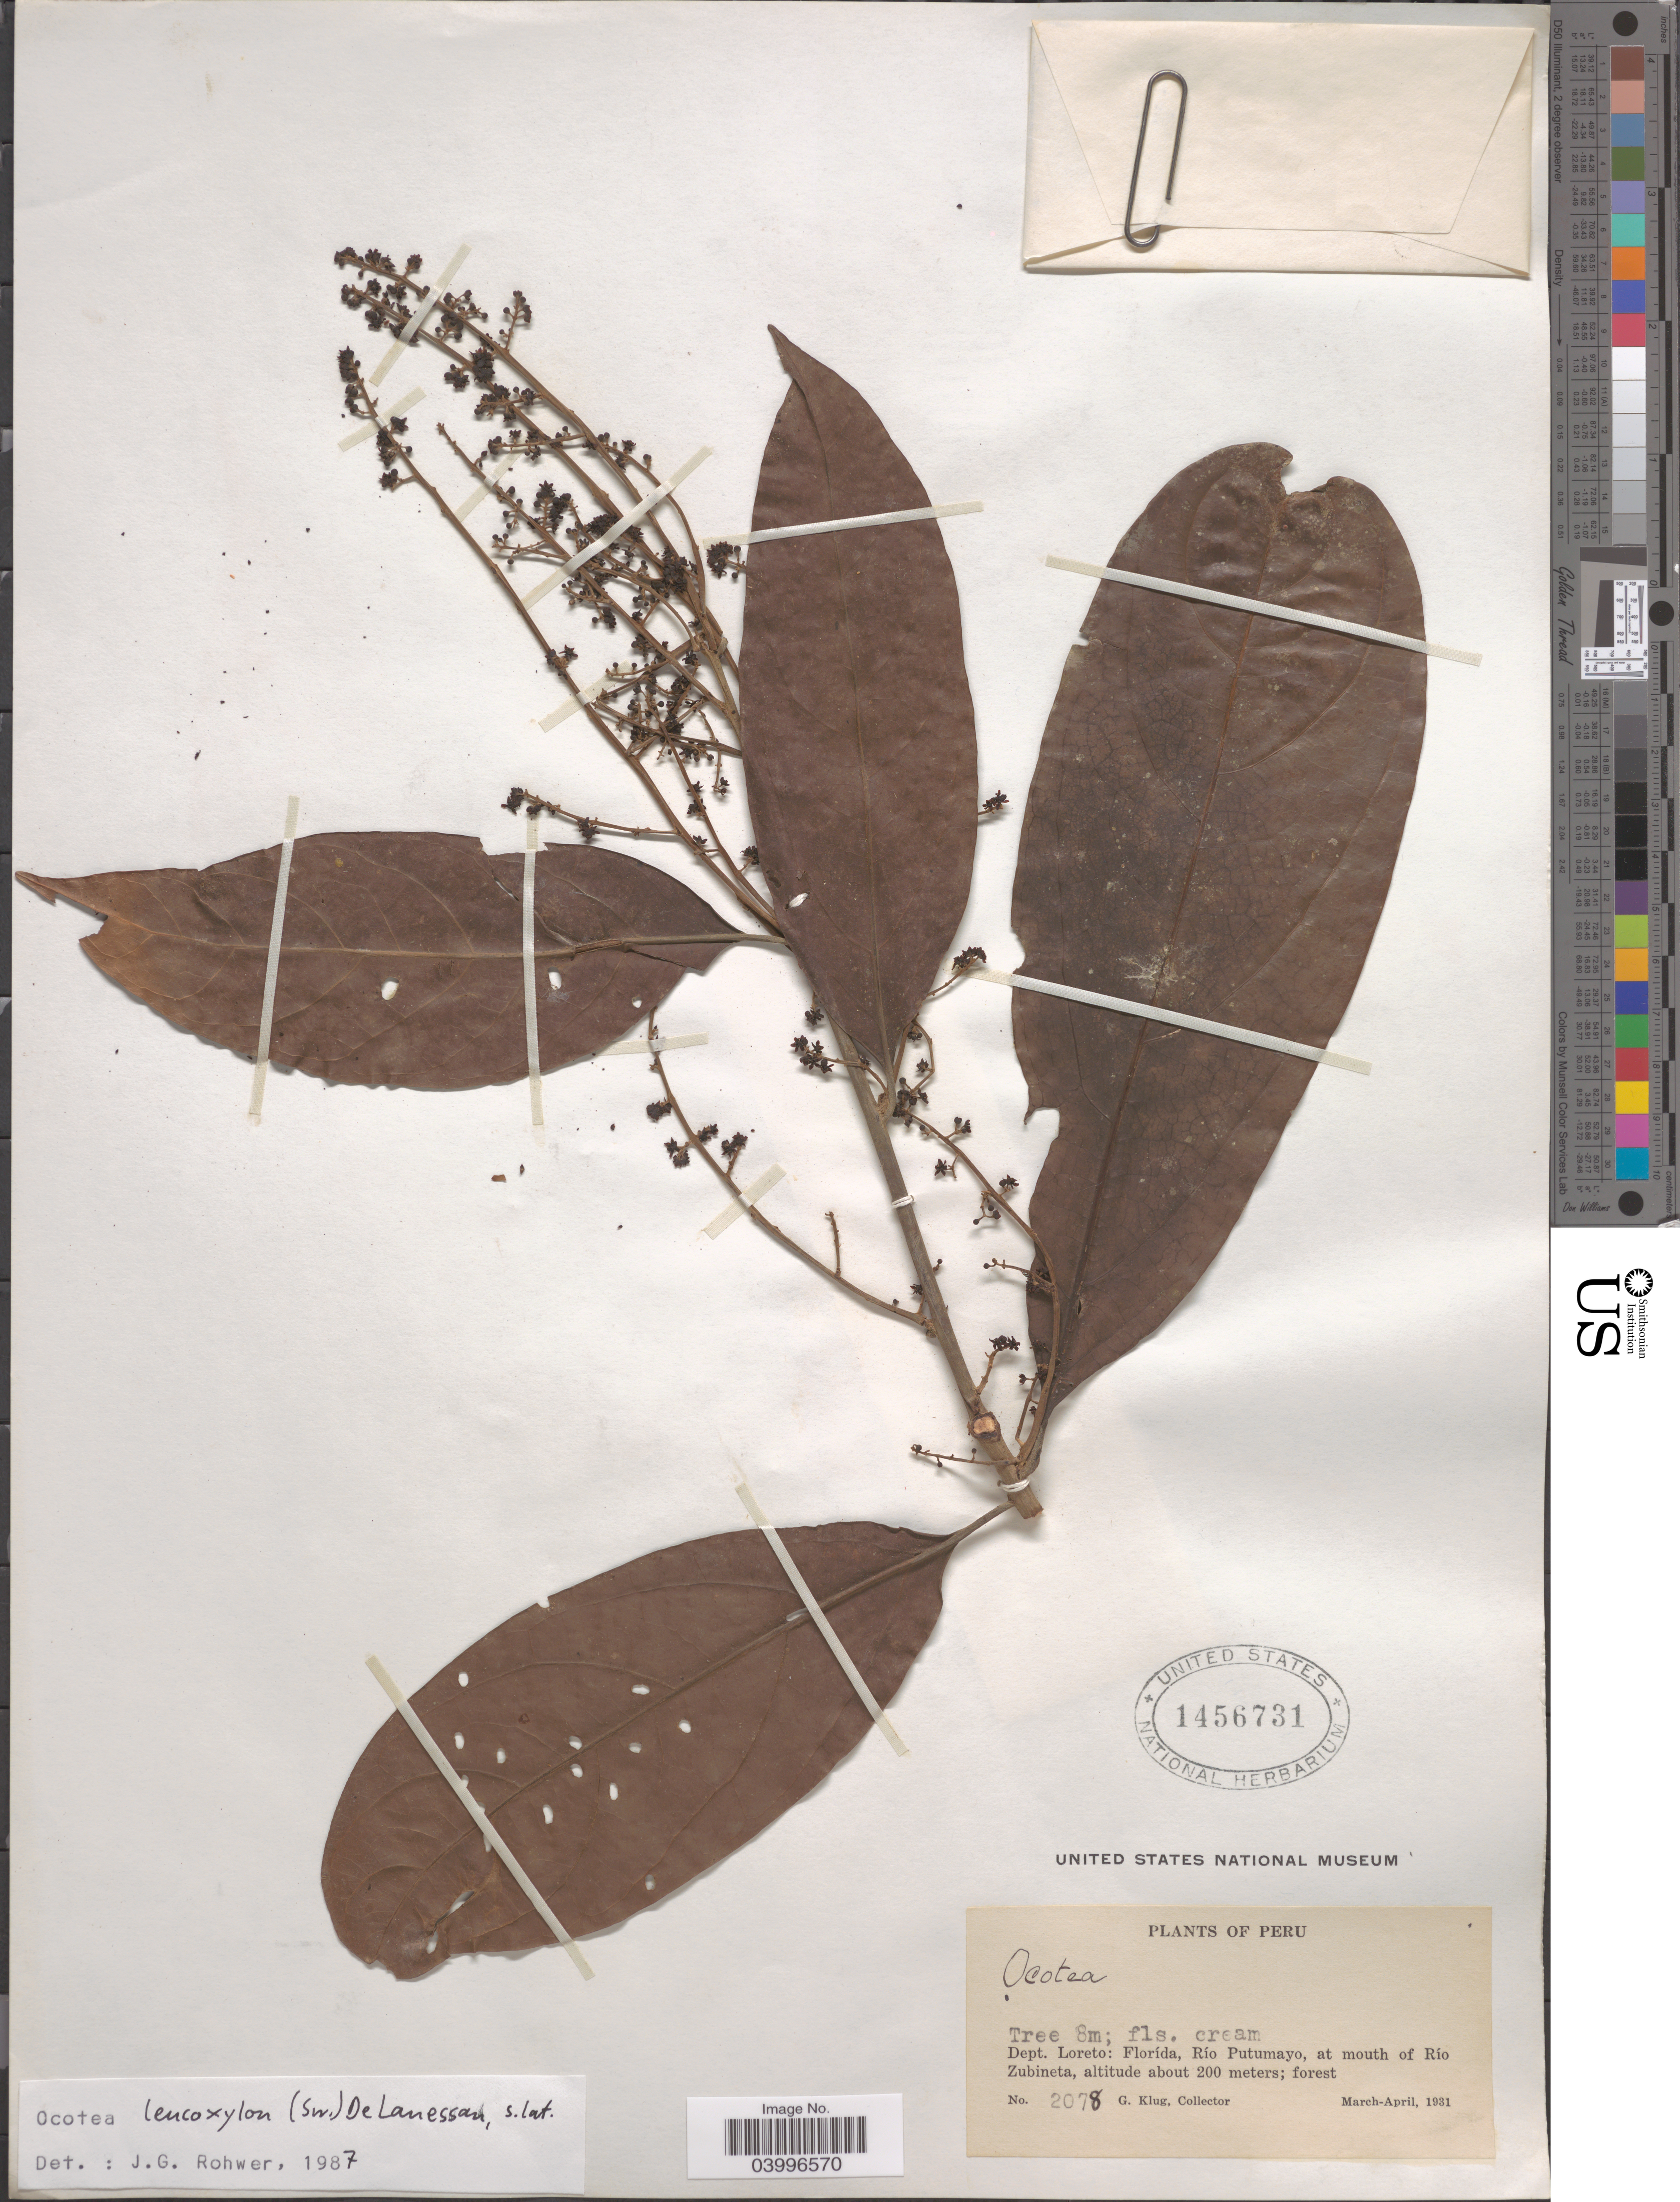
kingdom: Plantae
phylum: Tracheophyta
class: Magnoliopsida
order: Laurales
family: Lauraceae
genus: Ocotea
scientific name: Ocotea leucoxylon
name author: (Sw.) Laness.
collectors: G. Klug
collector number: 2078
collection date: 1931-03/1931-04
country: Peru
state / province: Loreto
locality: Dept. Loreto: Florída, Río Putumayo, at mouth of Río Zubineta.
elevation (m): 200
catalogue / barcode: US 1456731